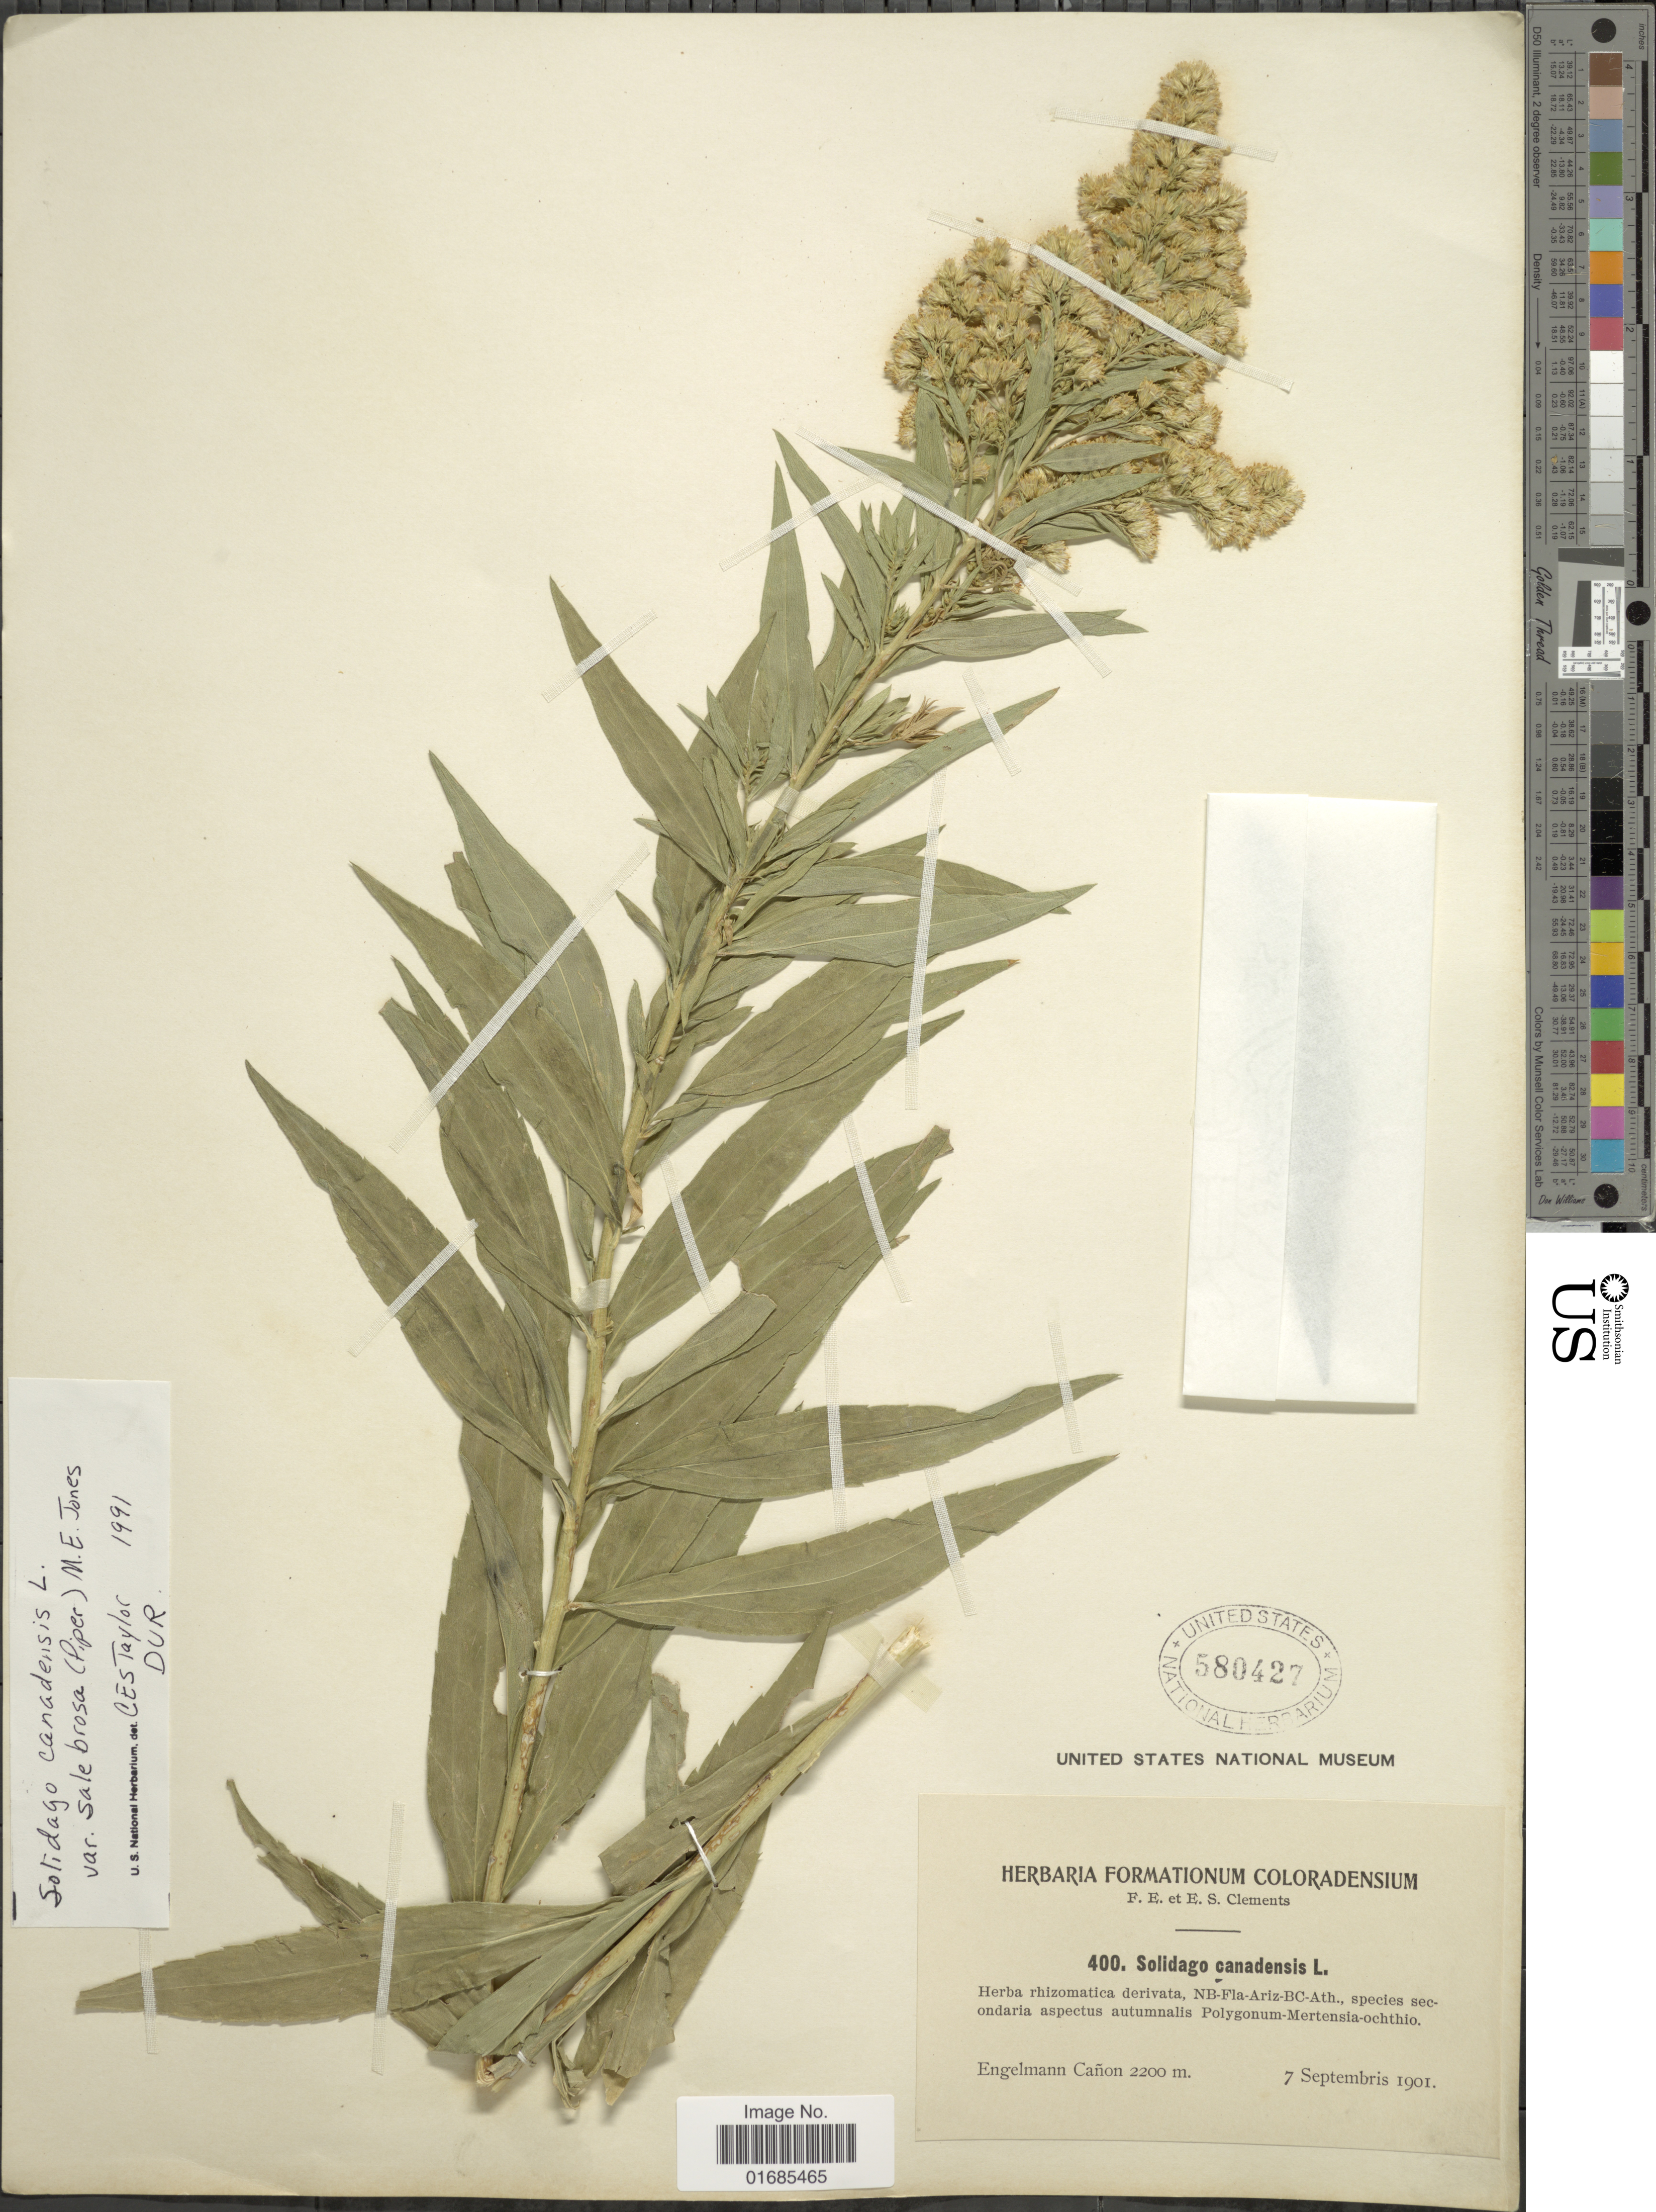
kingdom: Plantae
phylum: Tracheophyta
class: Magnoliopsida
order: Asterales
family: Asteraceae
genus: Solidago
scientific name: Solidago canadensis var. salebrosa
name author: (Piper) M.E. Jones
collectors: F. E. Clements & E. S. Clements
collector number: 400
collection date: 1901-09-07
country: United States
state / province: Colorado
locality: Engelmann Canon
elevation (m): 2200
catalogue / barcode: US 580427